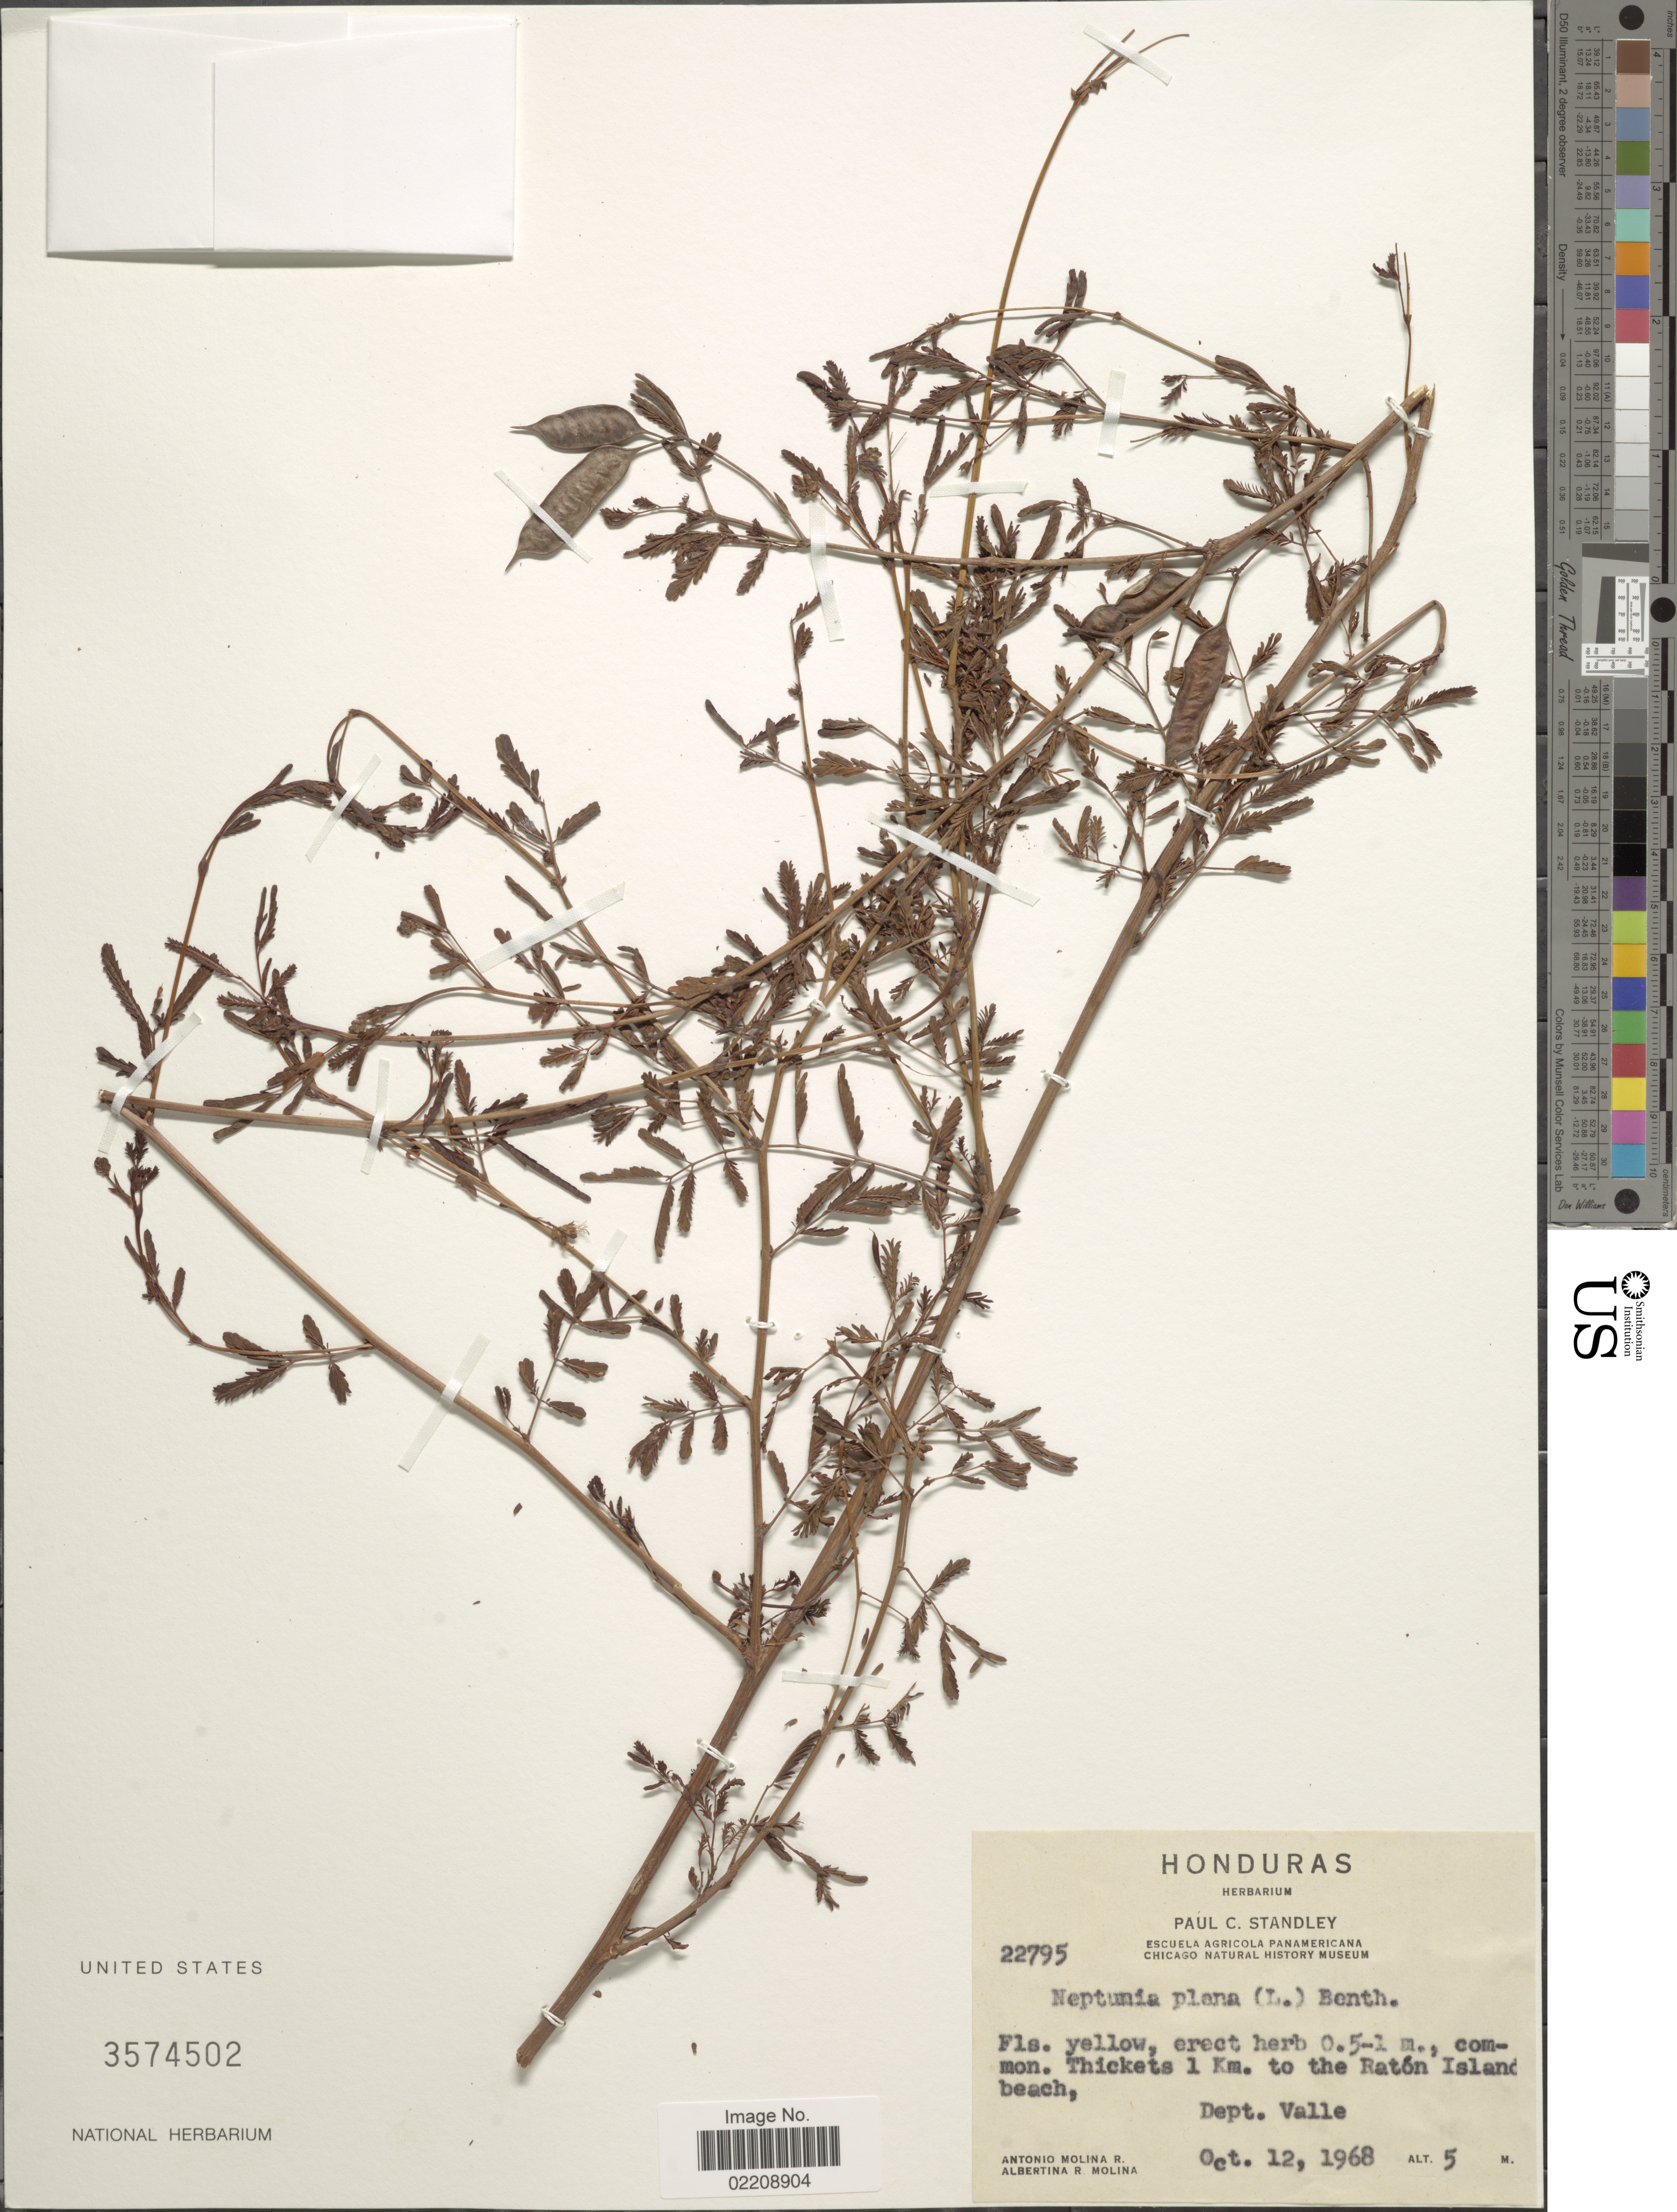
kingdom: Plantae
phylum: Tracheophyta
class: Magnoliopsida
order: Fabales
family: Fabaceae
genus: Neptunia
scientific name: Neptunia plena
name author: (L.) Benth.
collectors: A. Molina R. & A. R. Molina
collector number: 22795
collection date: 1968-10-12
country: Honduras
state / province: Valle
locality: Thickets 1 km. to the Raton Island beach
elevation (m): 5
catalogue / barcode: US 3574502